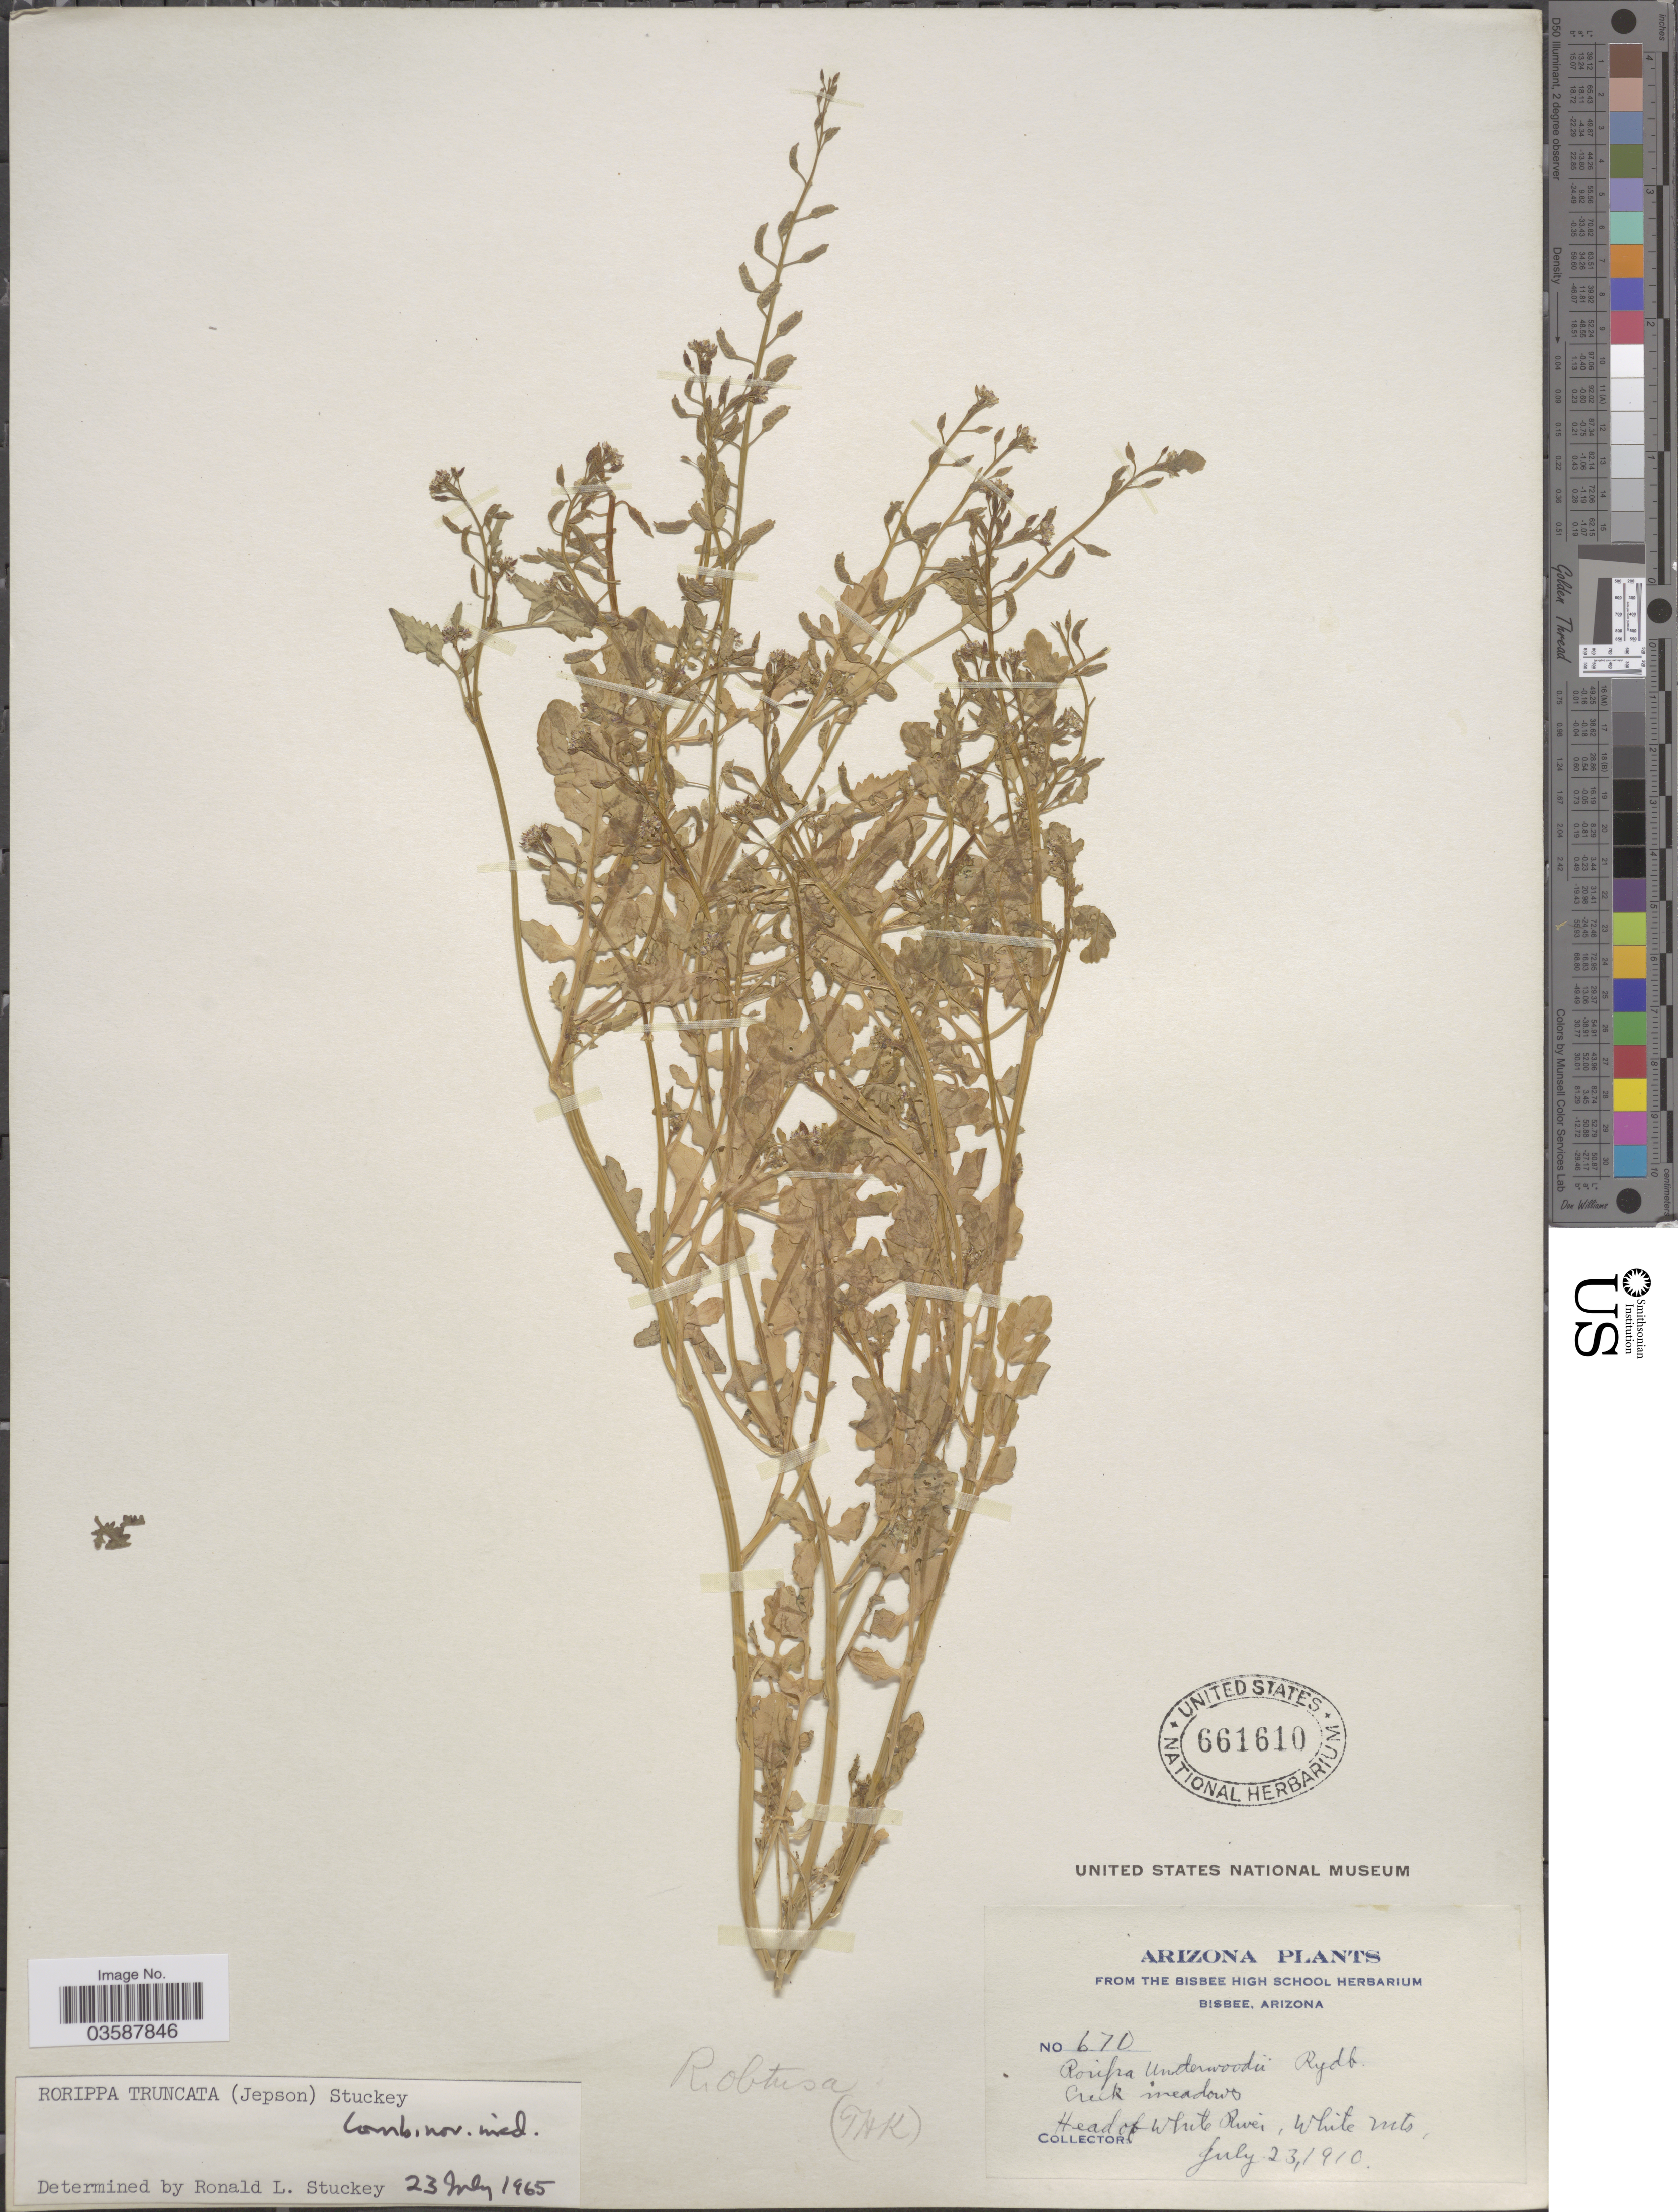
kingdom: Plantae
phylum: Tracheophyta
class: Magnoliopsida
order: Brassicales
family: Brassicaceae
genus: Rorippa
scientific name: Rorippa truncata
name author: (Jeps.) Stuckey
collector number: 670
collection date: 1910-07-23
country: United States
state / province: Arizona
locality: Head of White River, White Mts.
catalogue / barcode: US 661610